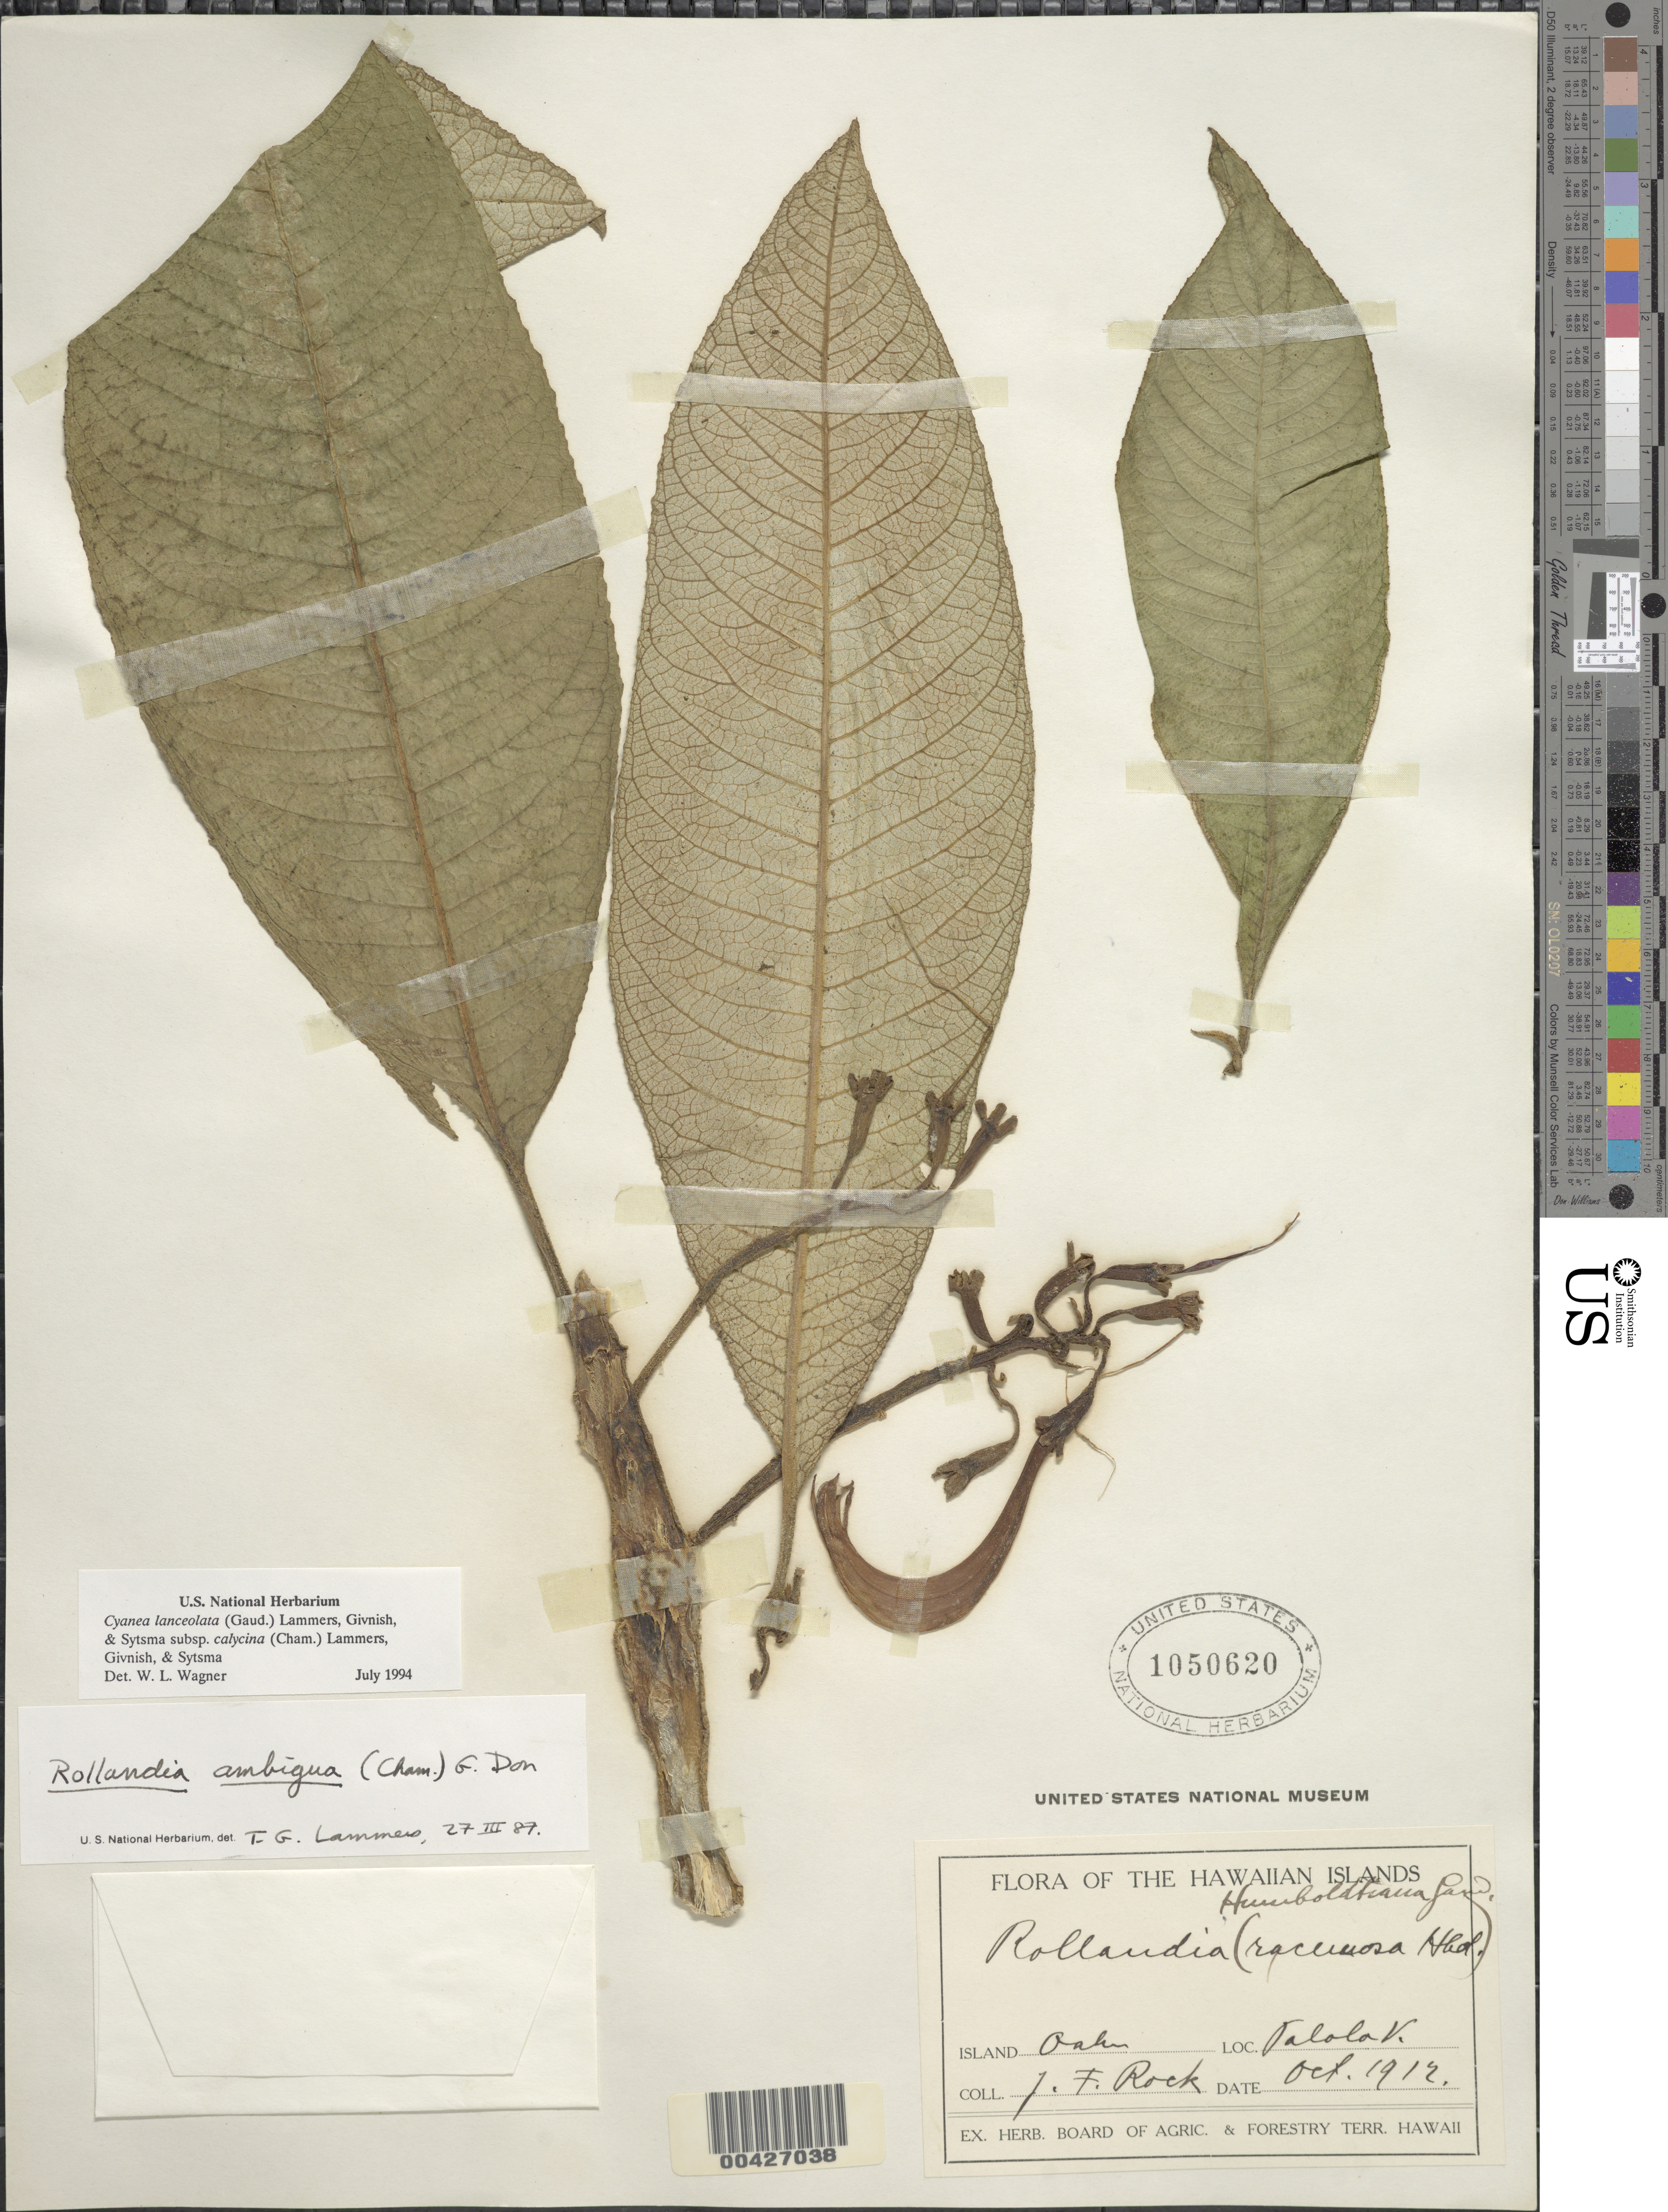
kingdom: Plantae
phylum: Tracheophyta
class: Magnoliopsida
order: Asterales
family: Campanulaceae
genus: Cyanea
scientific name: Cyanea calycina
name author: (Cham.) Lammers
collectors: J. F. Rock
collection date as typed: Oct 1912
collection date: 1912-10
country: United States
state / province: Hawaii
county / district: Honolulu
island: Oahu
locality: Palolo V. (possibly Palolo Valley)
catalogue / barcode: US 1050620